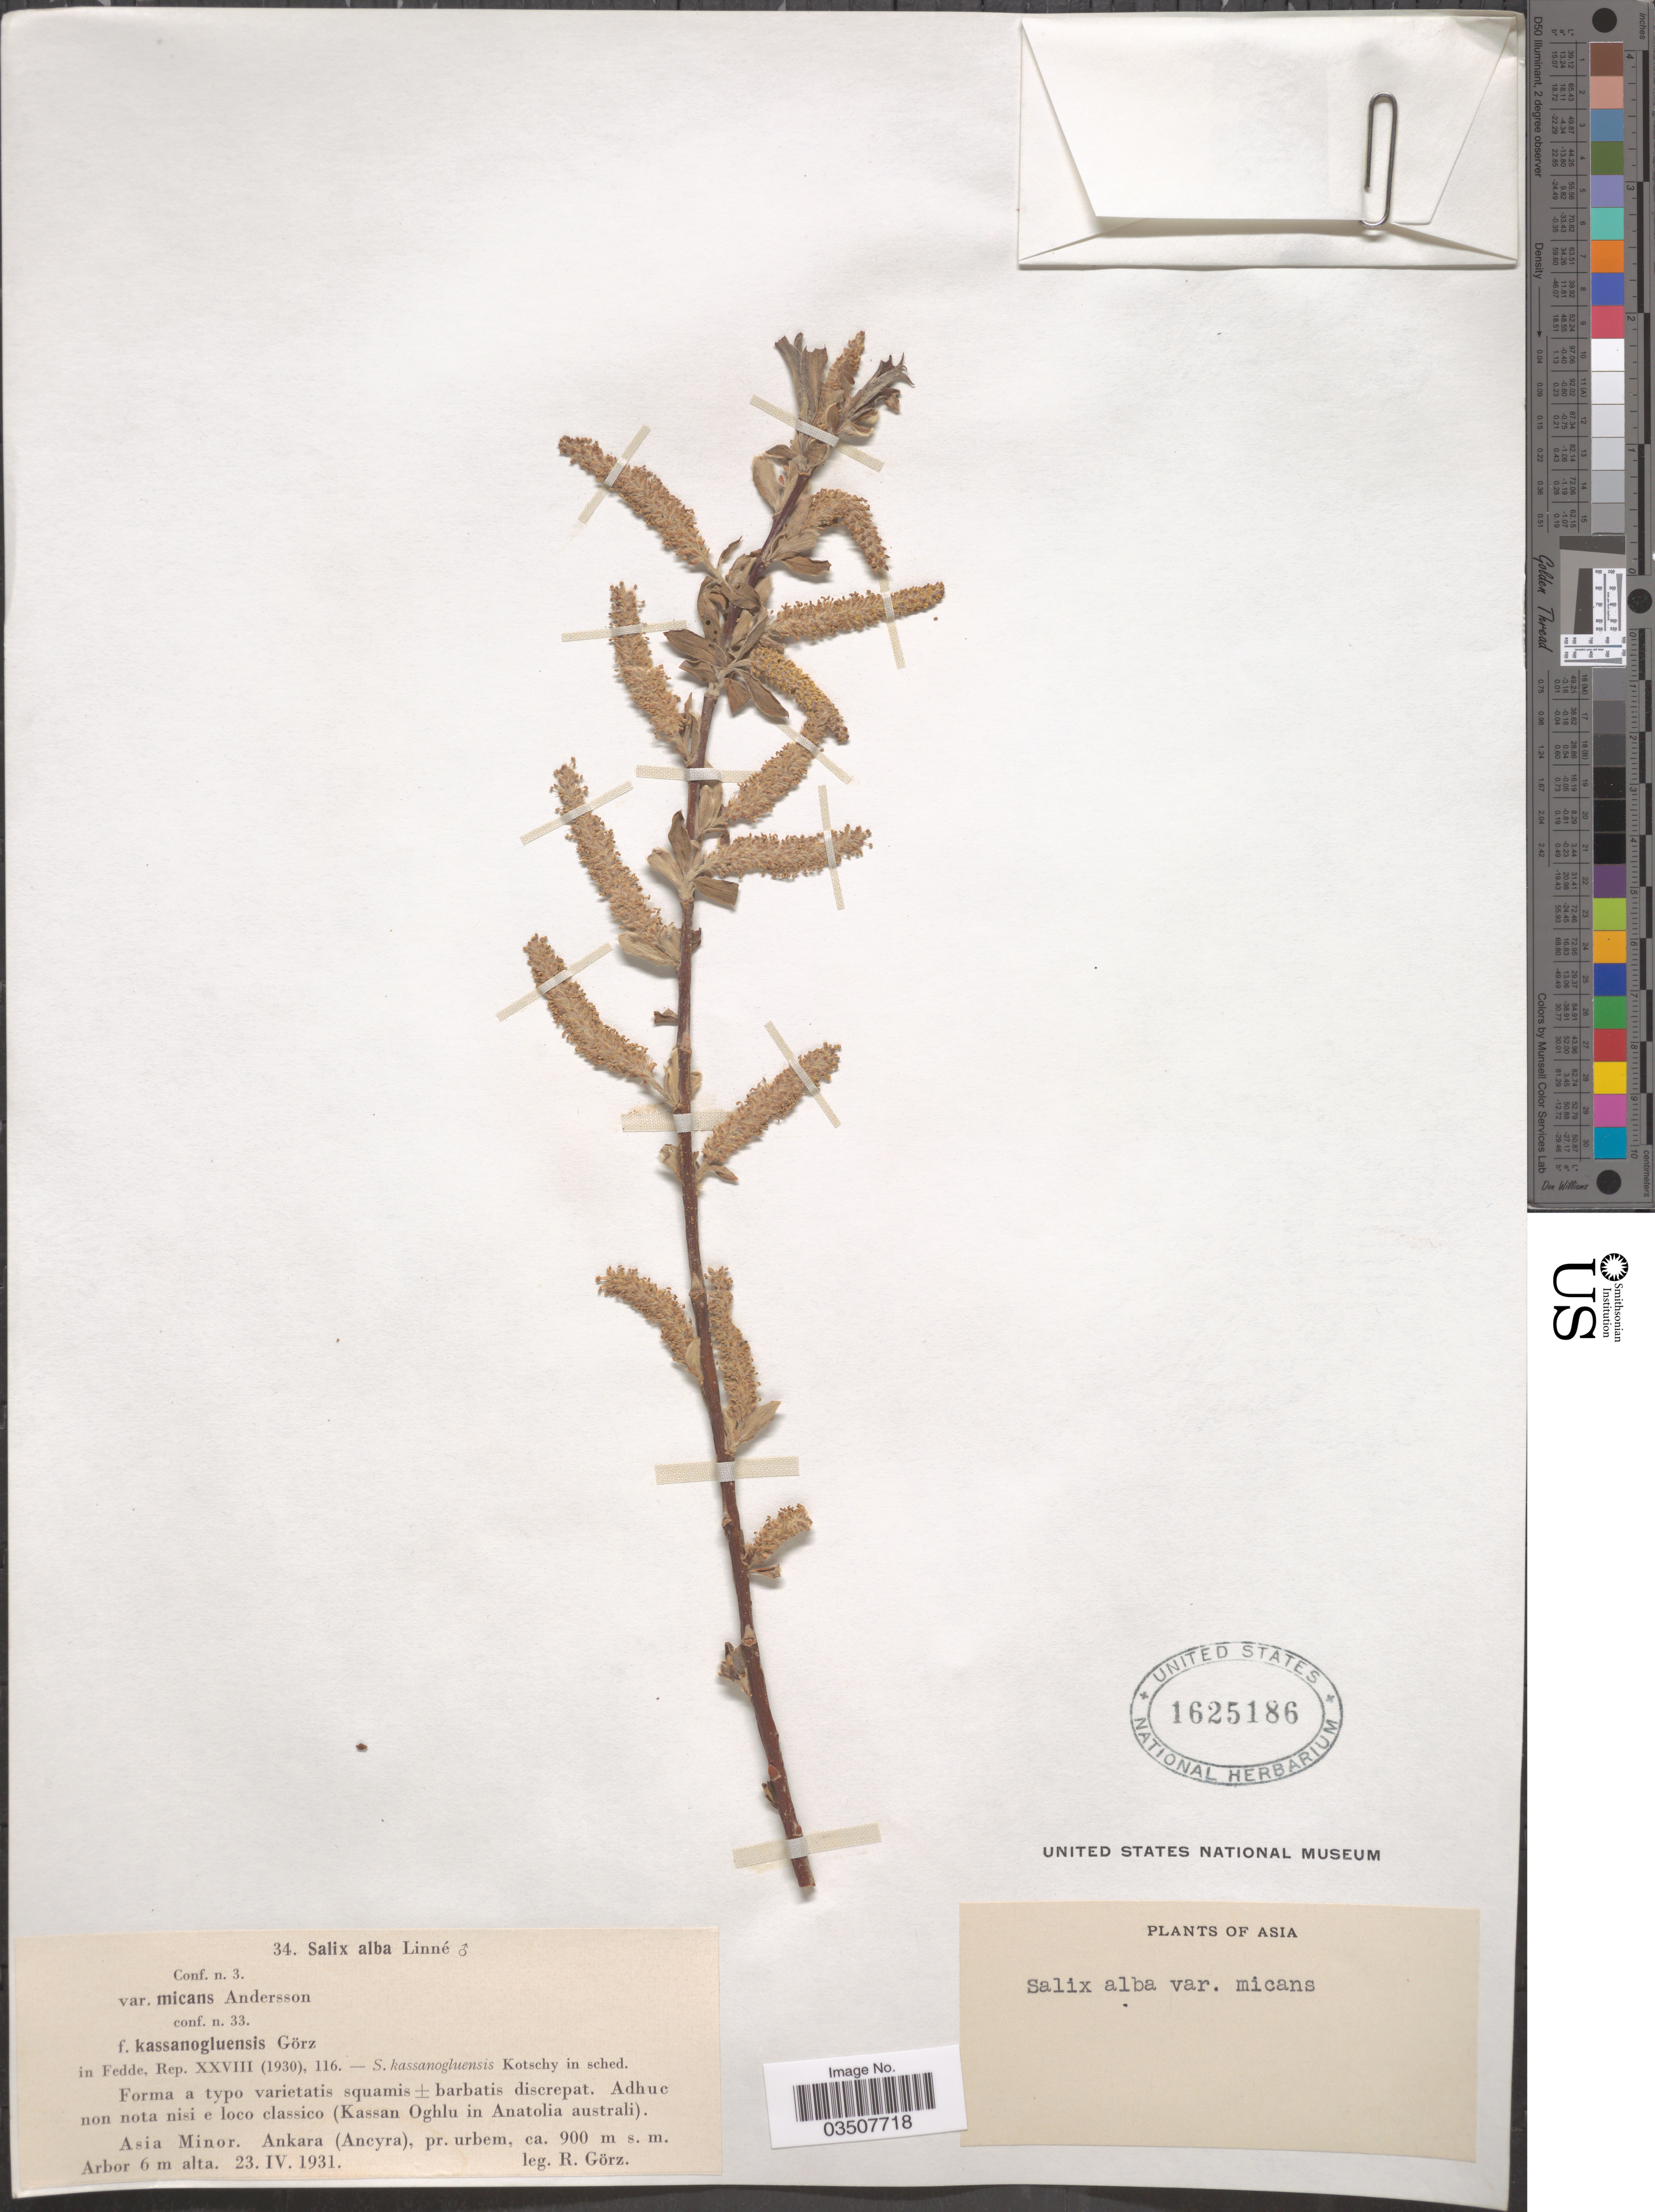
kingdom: Plantae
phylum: Tracheophyta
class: Magnoliopsida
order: Malpighiales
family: Salicaceae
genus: Salix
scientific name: Salix alba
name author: L.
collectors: R. Görz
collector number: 34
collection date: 1931-04-23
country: Turkey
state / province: Ankara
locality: Asia Minor. Ankara (Ancyra), pr. urbem.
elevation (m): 900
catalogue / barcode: US 1625186